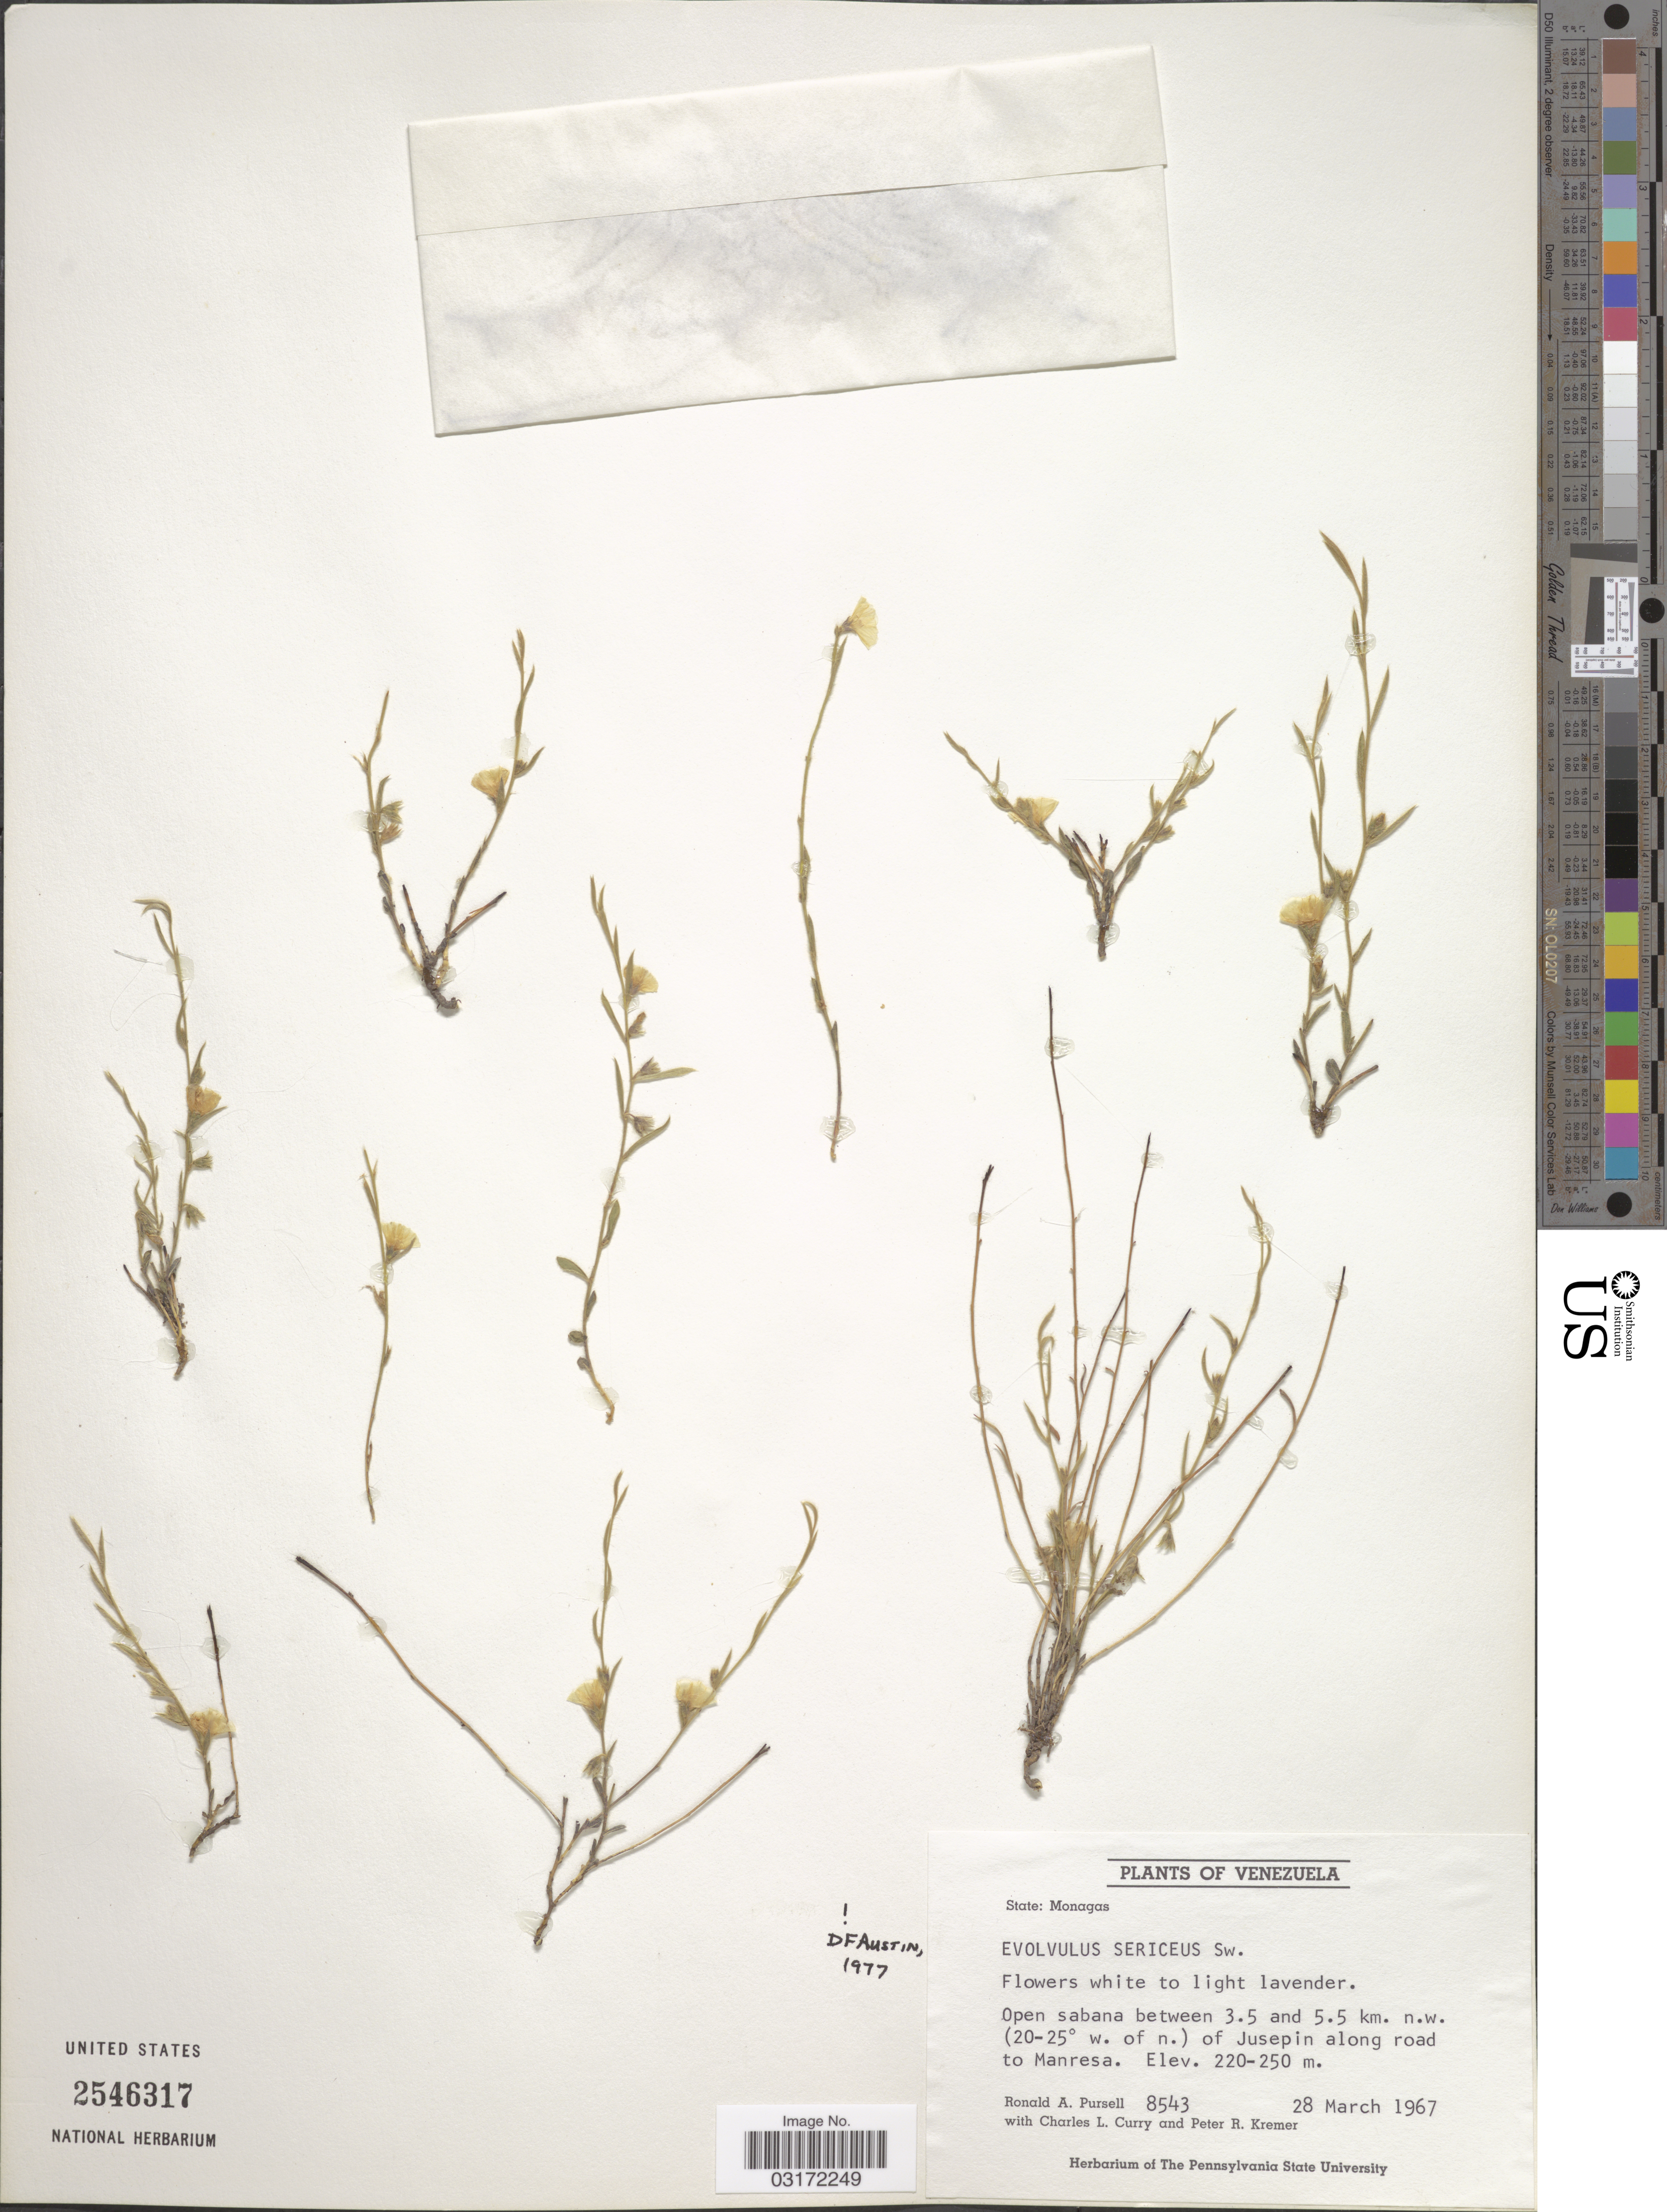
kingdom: Plantae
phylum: Tracheophyta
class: Magnoliopsida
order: Solanales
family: Convolvulaceae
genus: Evolvulus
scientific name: Evolvulus sericeus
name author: Sw.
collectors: R. A. Pursell, C. L. Curry & P. Kremer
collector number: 8543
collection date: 1967-03-28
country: Venezuela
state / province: Monagas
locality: Open sabana between 3.5 and 5.5 km. n. w. (20-25° w. of n.) of Jusepin along road to Manresa.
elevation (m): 220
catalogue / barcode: US 2546317